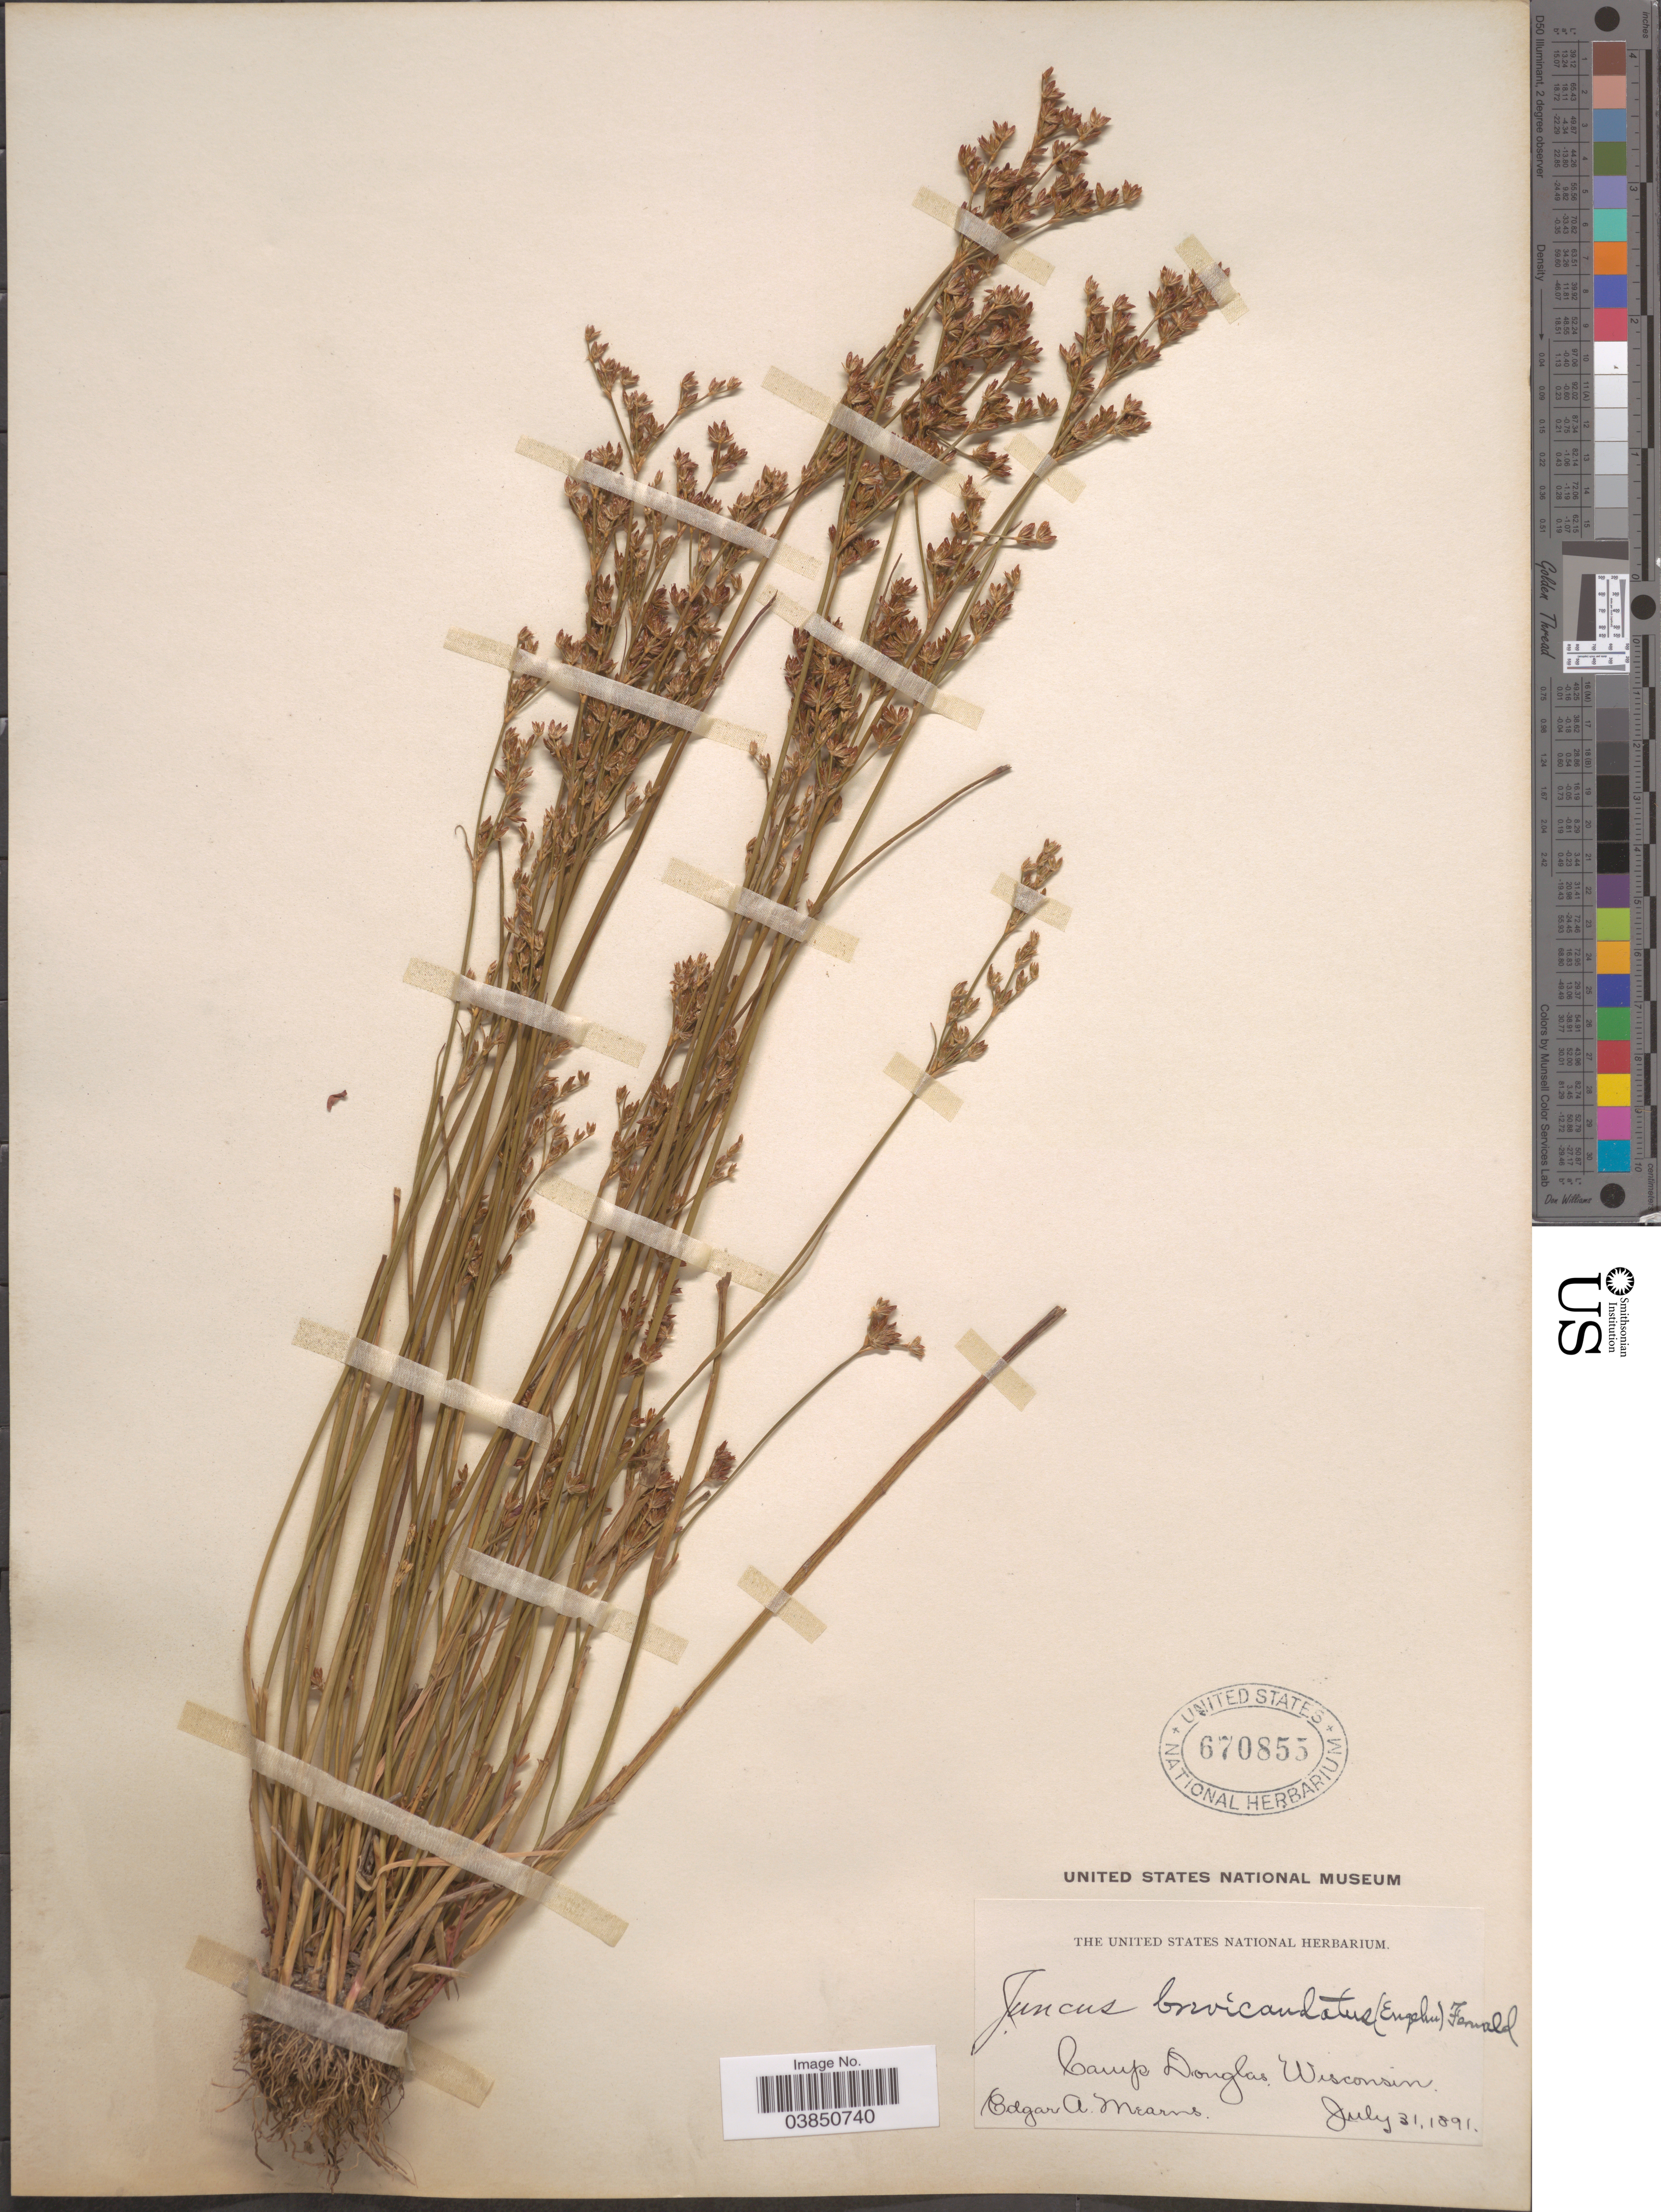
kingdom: Plantae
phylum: Tracheophyta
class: Liliopsida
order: Poales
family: Juncaceae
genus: Juncus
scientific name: Juncus brevicaudatus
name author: (Engelm.) Fernald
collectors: E. A. Mearns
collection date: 1891-07-31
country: United States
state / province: Wisconsin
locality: Camp Douglas.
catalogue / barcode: US 670855